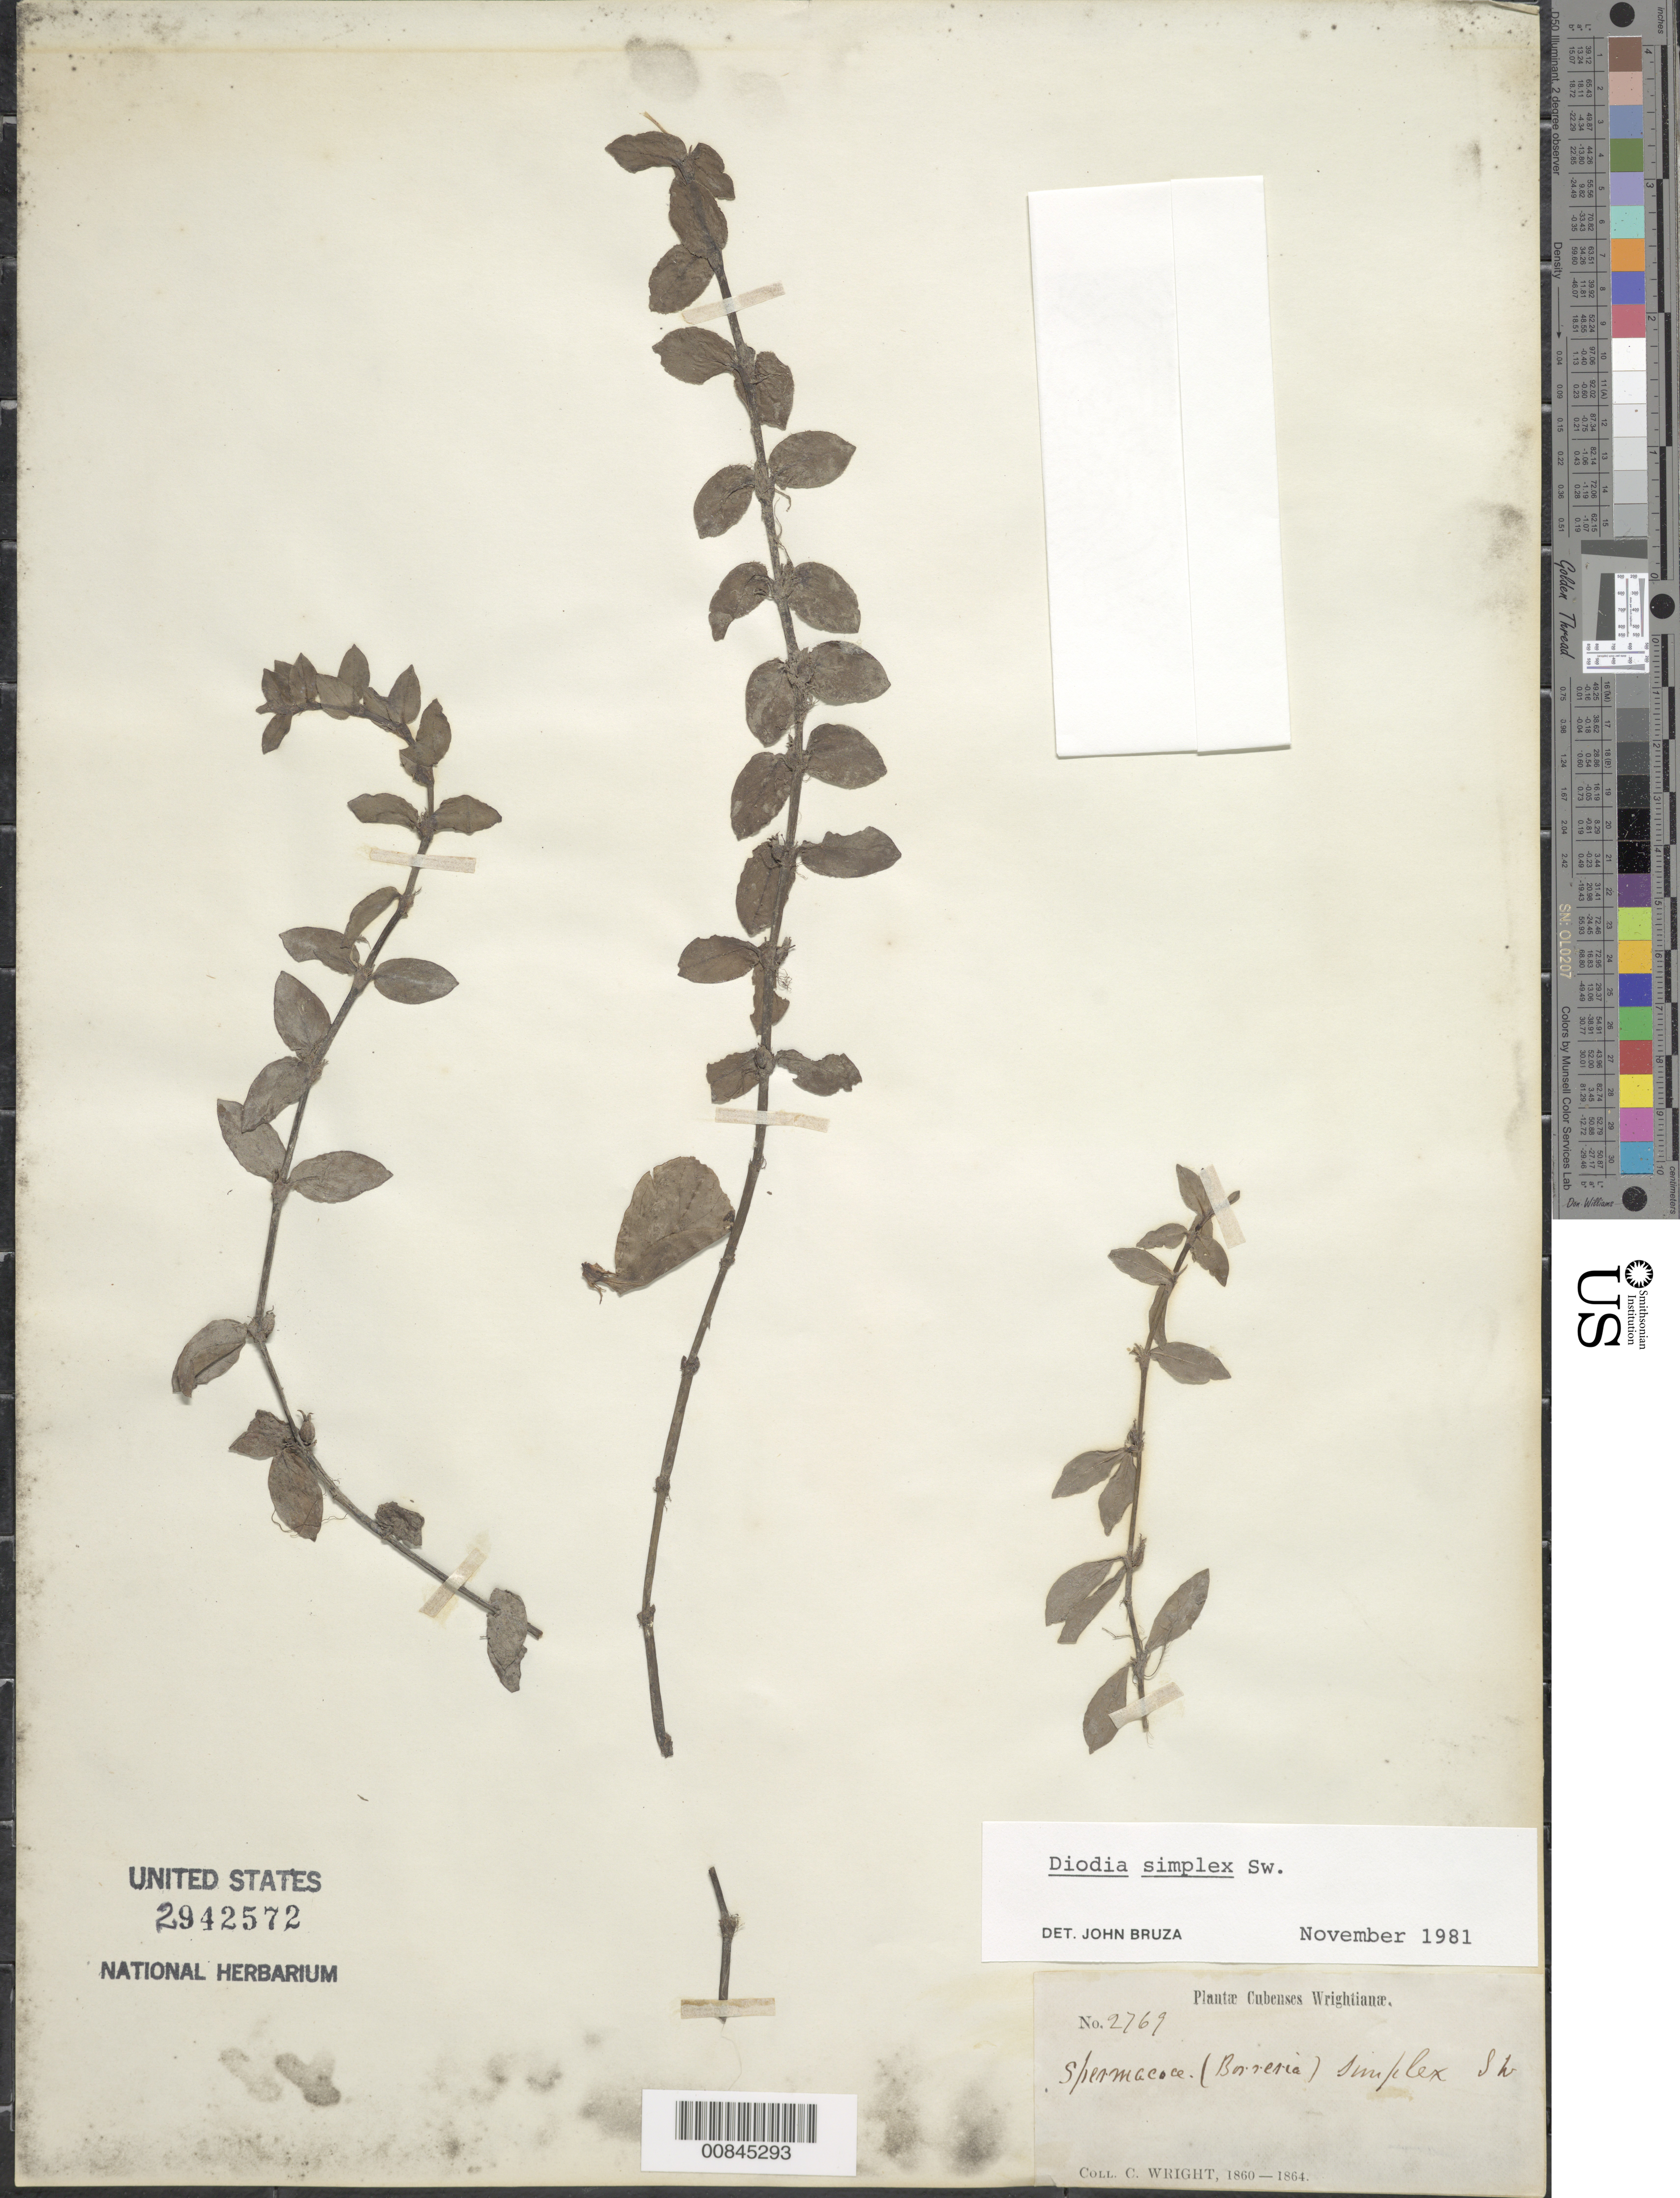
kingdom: Plantae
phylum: Tracheophyta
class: Magnoliopsida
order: Gentianales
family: Rubiaceae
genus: Diodia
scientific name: Diodia simplex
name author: Sw.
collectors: C. Wright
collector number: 2769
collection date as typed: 1860 to -- --- 1864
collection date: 1860/1864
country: Cuba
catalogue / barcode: US 2942572